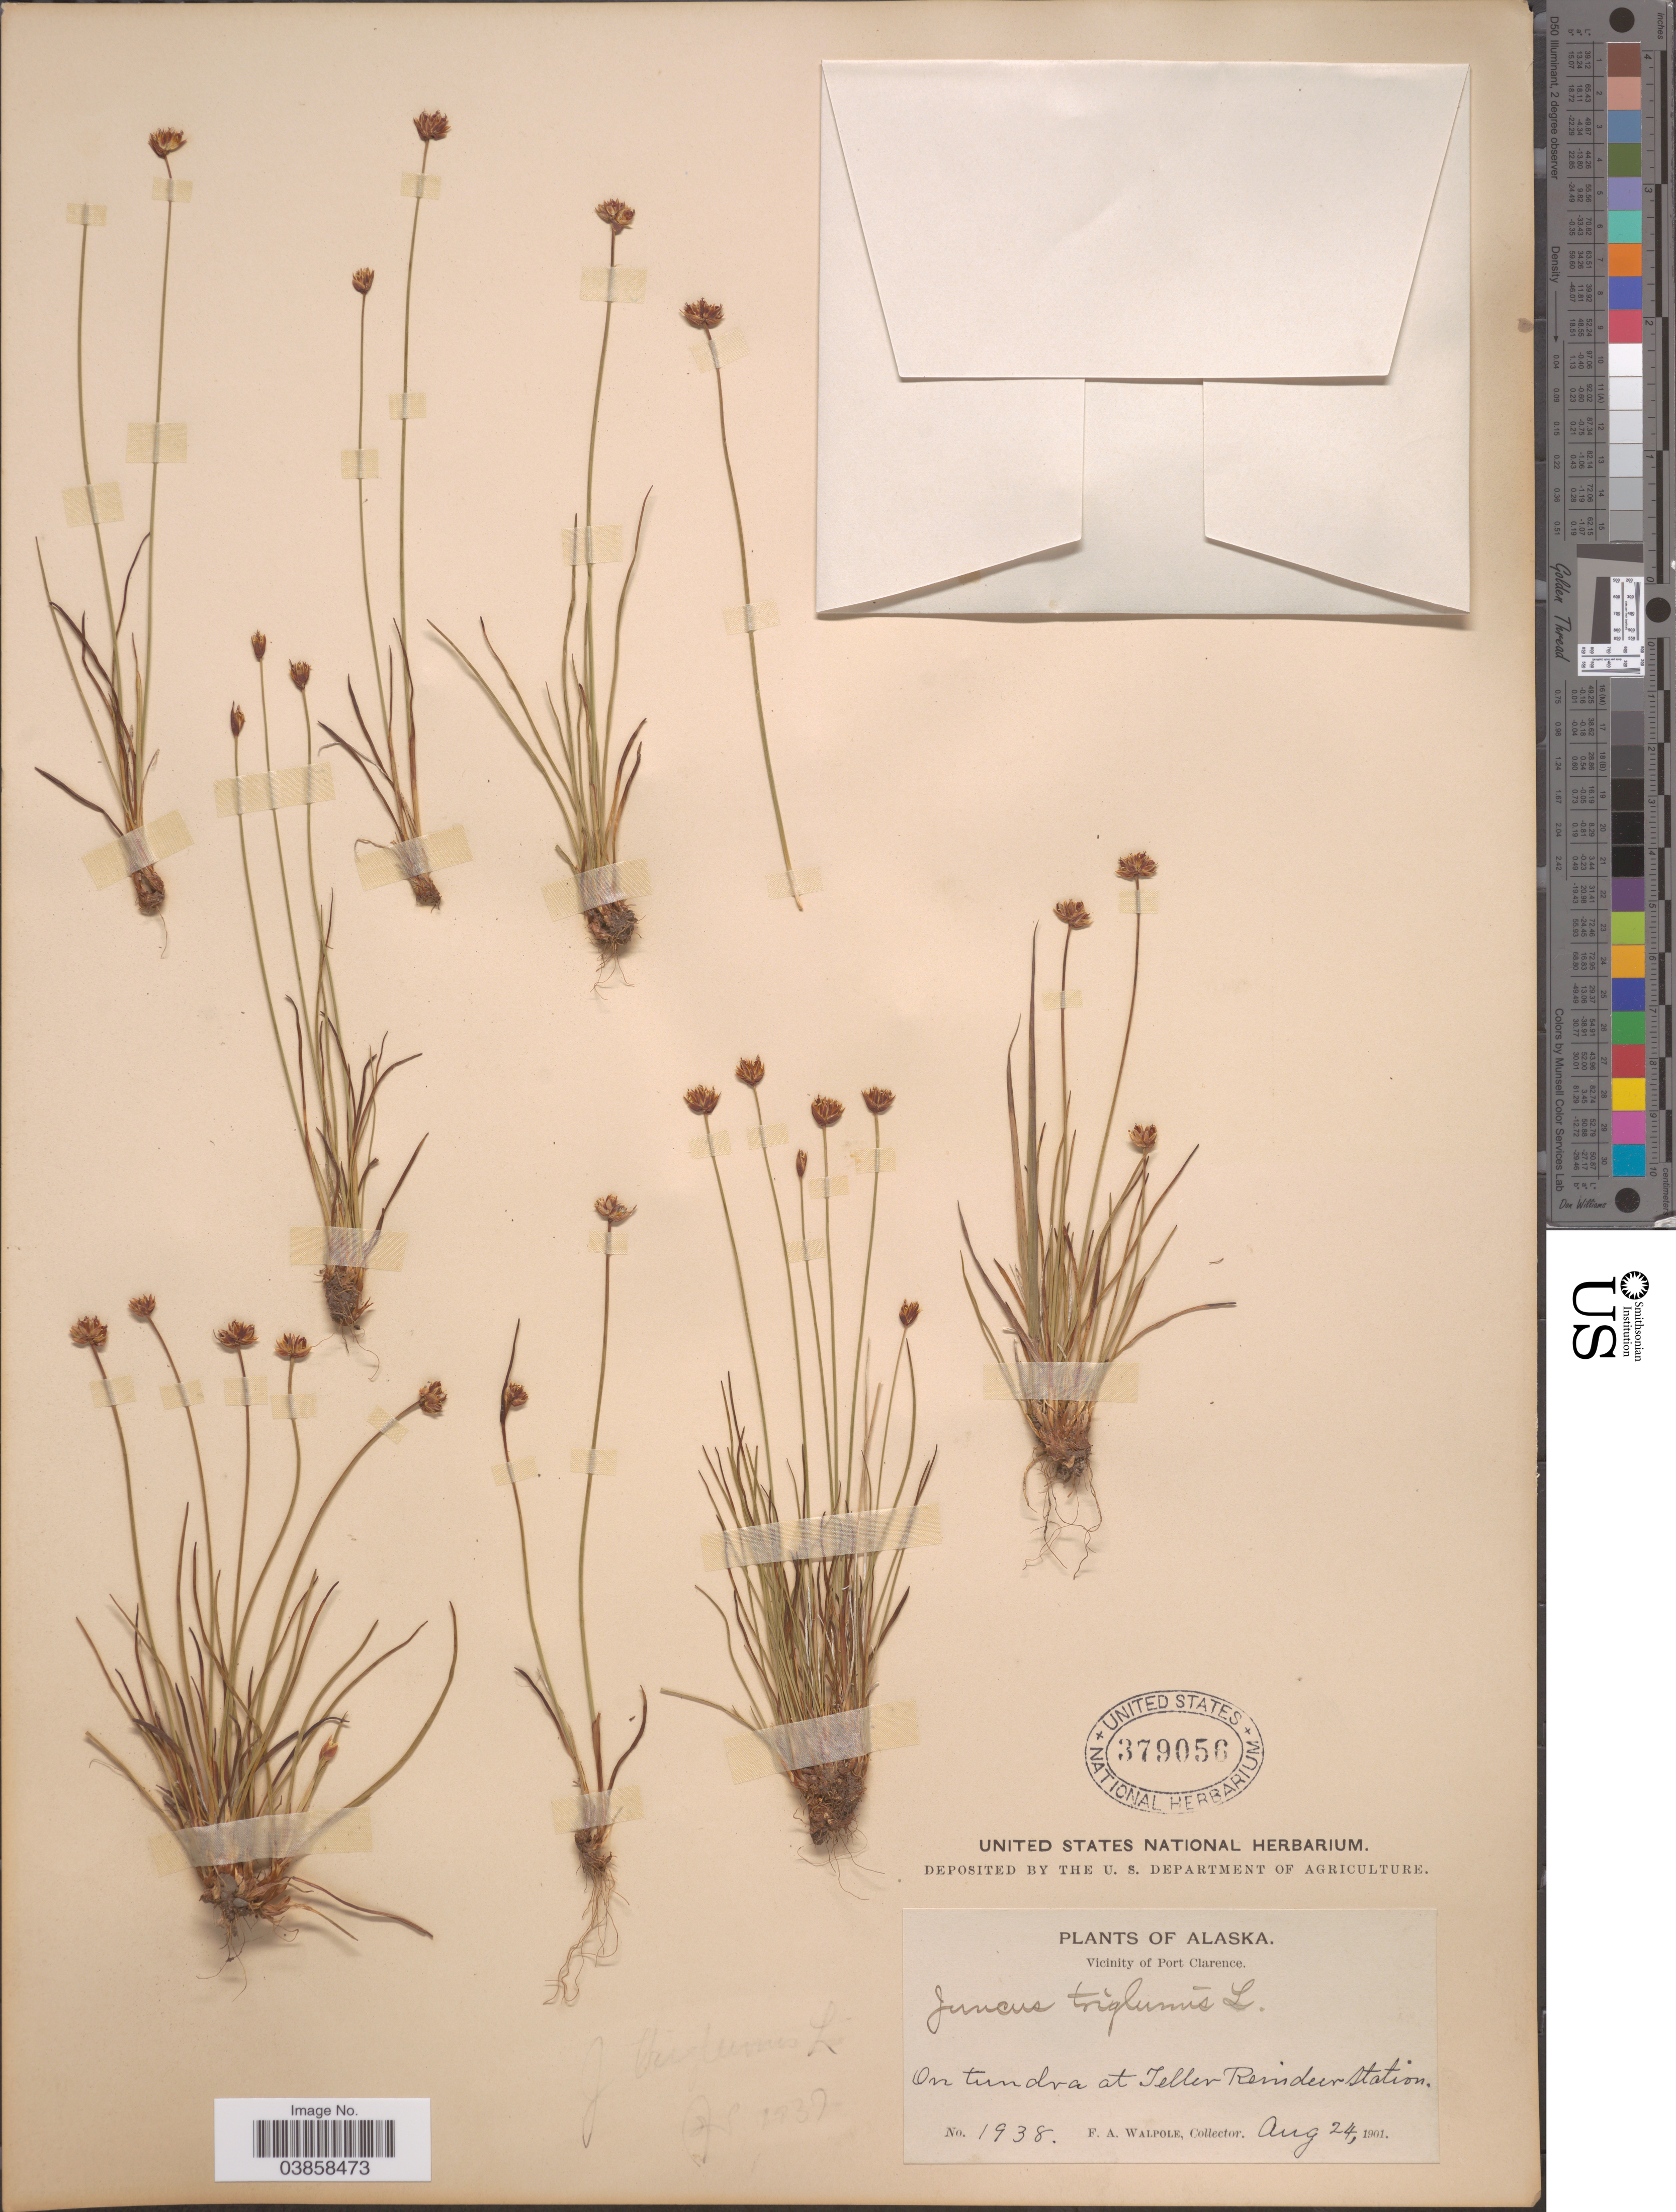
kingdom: Plantae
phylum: Tracheophyta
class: Liliopsida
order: Poales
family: Juncaceae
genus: Juncus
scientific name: Juncus triglumis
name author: L.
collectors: F. Walpole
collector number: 1938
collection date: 1901-08-24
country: United States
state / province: Alaska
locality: Vicinity of Port Clarence. On tunder at Teller Reindeer Station.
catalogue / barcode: US 379056